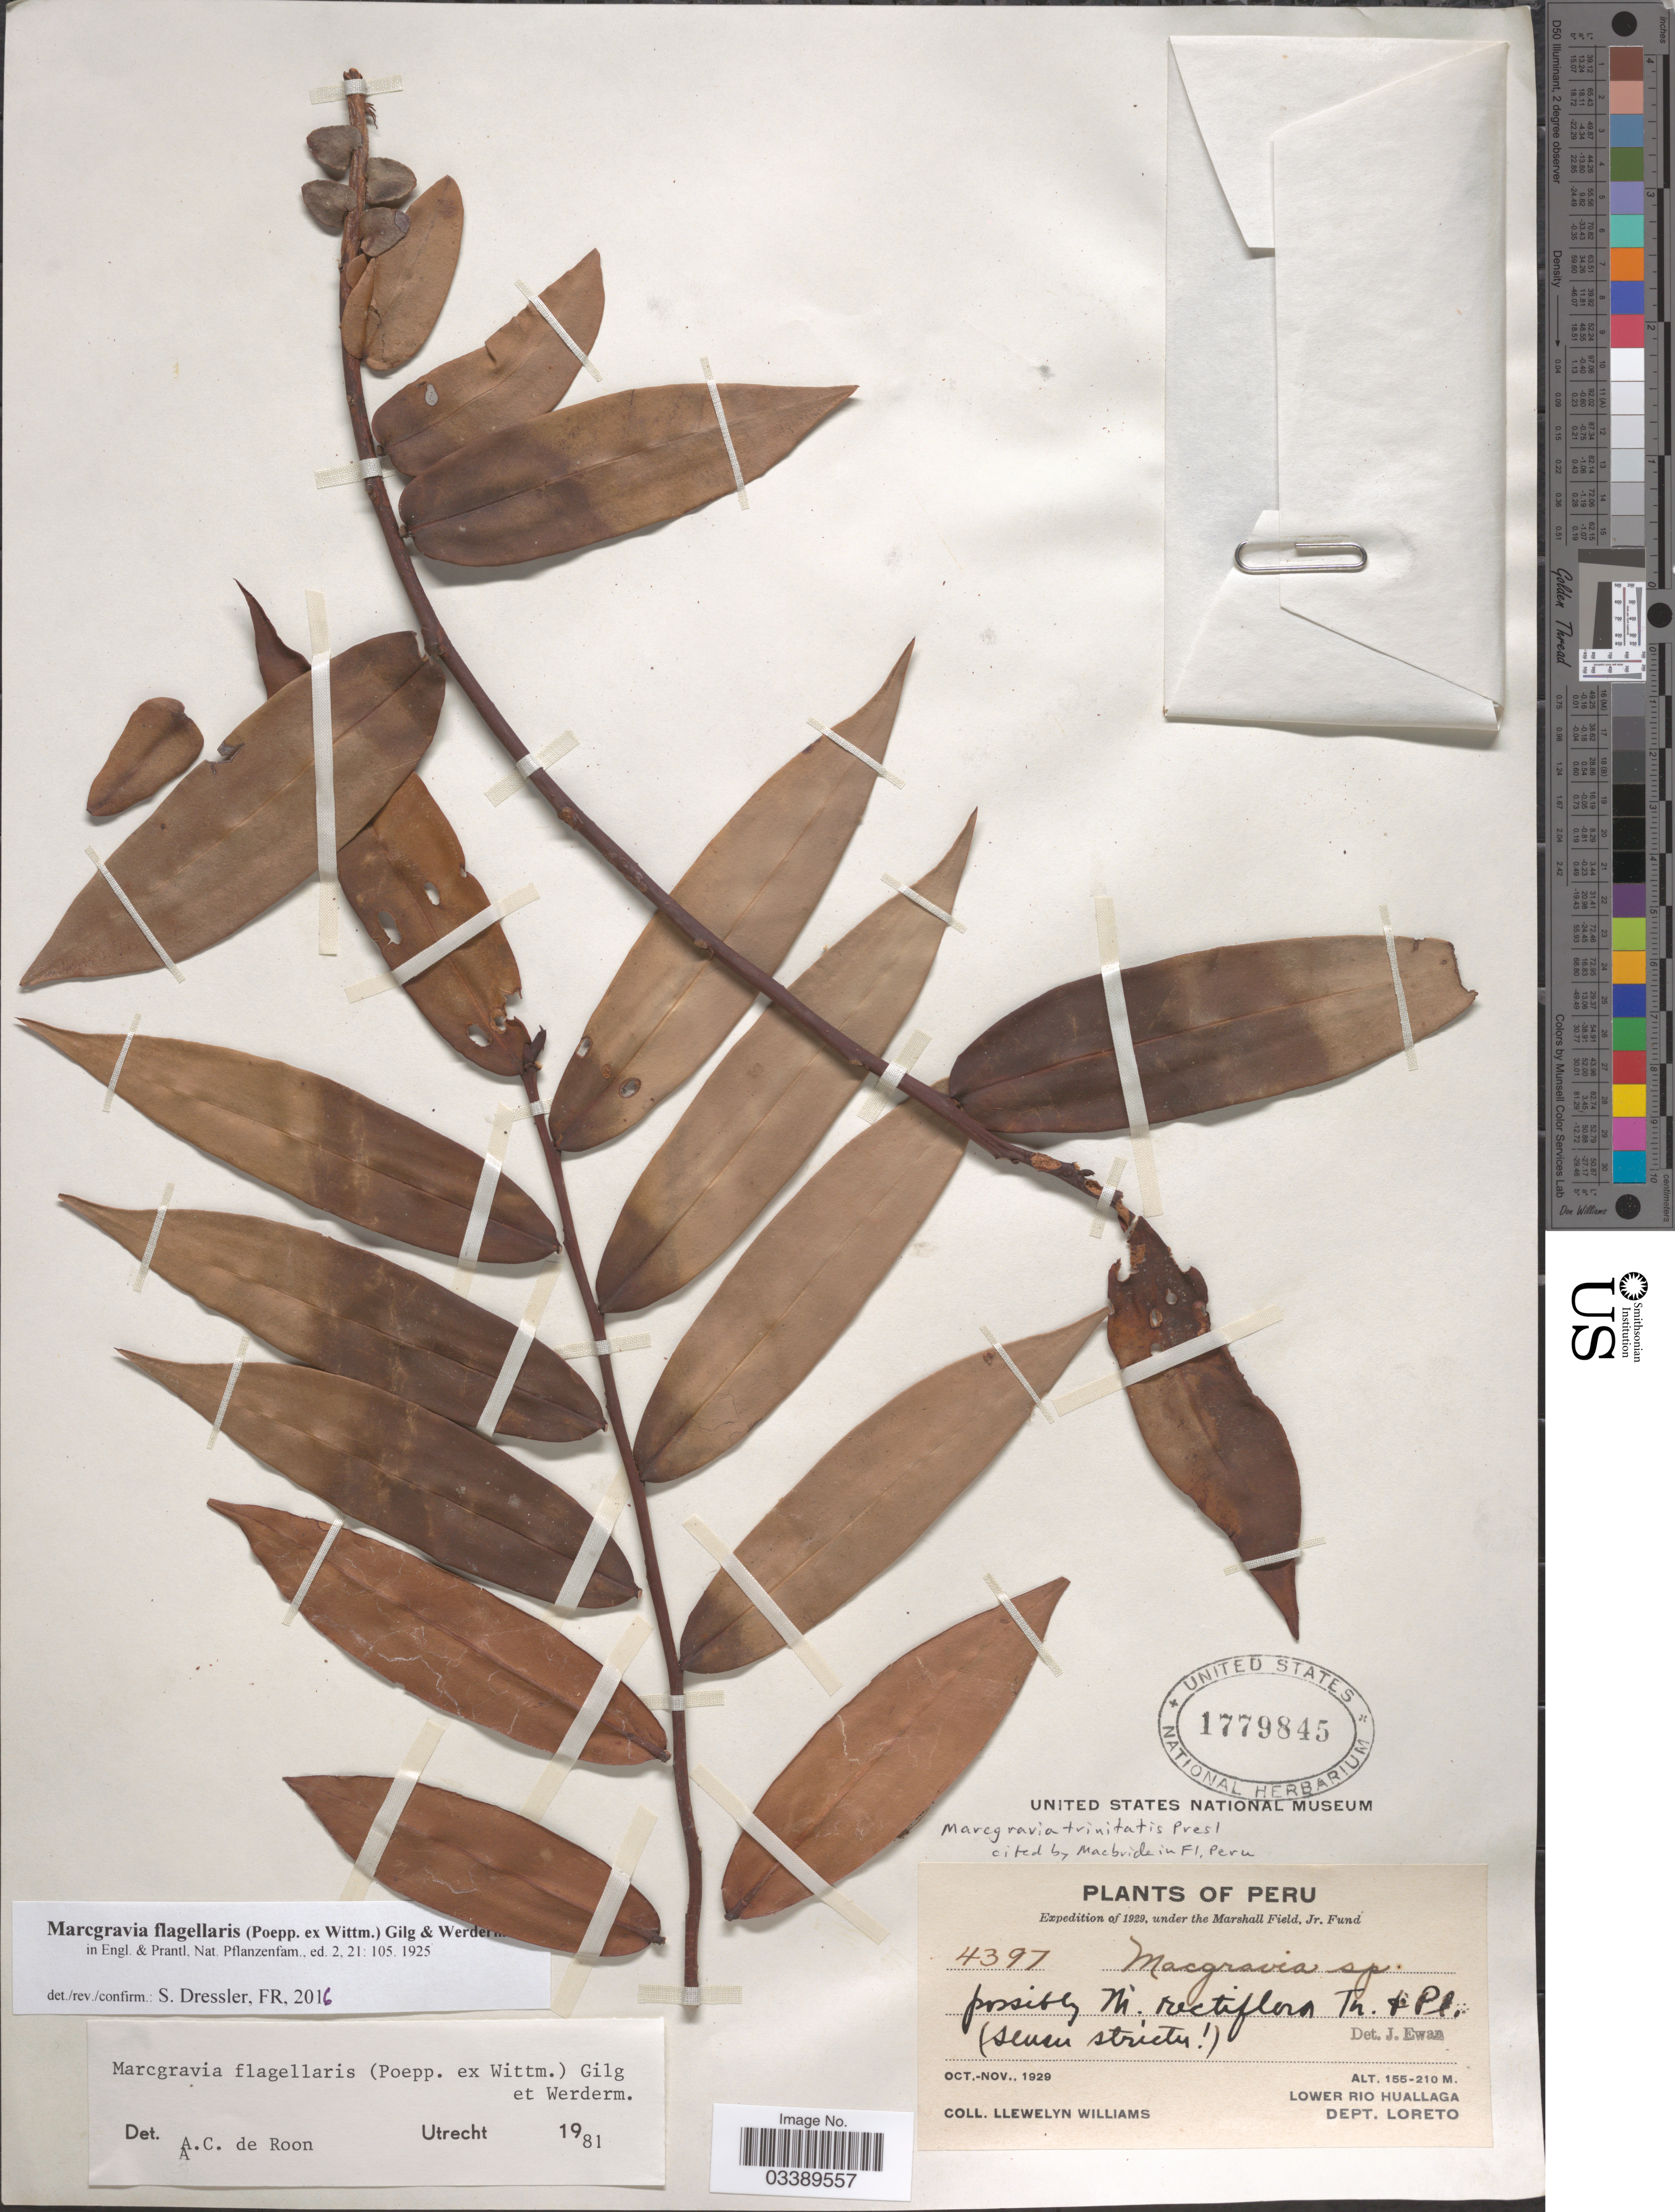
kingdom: Plantae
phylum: Tracheophyta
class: Magnoliopsida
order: Ericales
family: Marcgraviaceae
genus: Marcgravia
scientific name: Marcgravia flagellaris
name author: (Poepp. ex Wittm.) Poepp. ex Gilg & Werderm.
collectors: Ll. Williams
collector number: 4397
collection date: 1929-10/1929-11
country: Peru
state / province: Loreto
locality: Lower Rio Huallaga, Dept. Loreto.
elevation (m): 155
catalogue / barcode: US 1779845